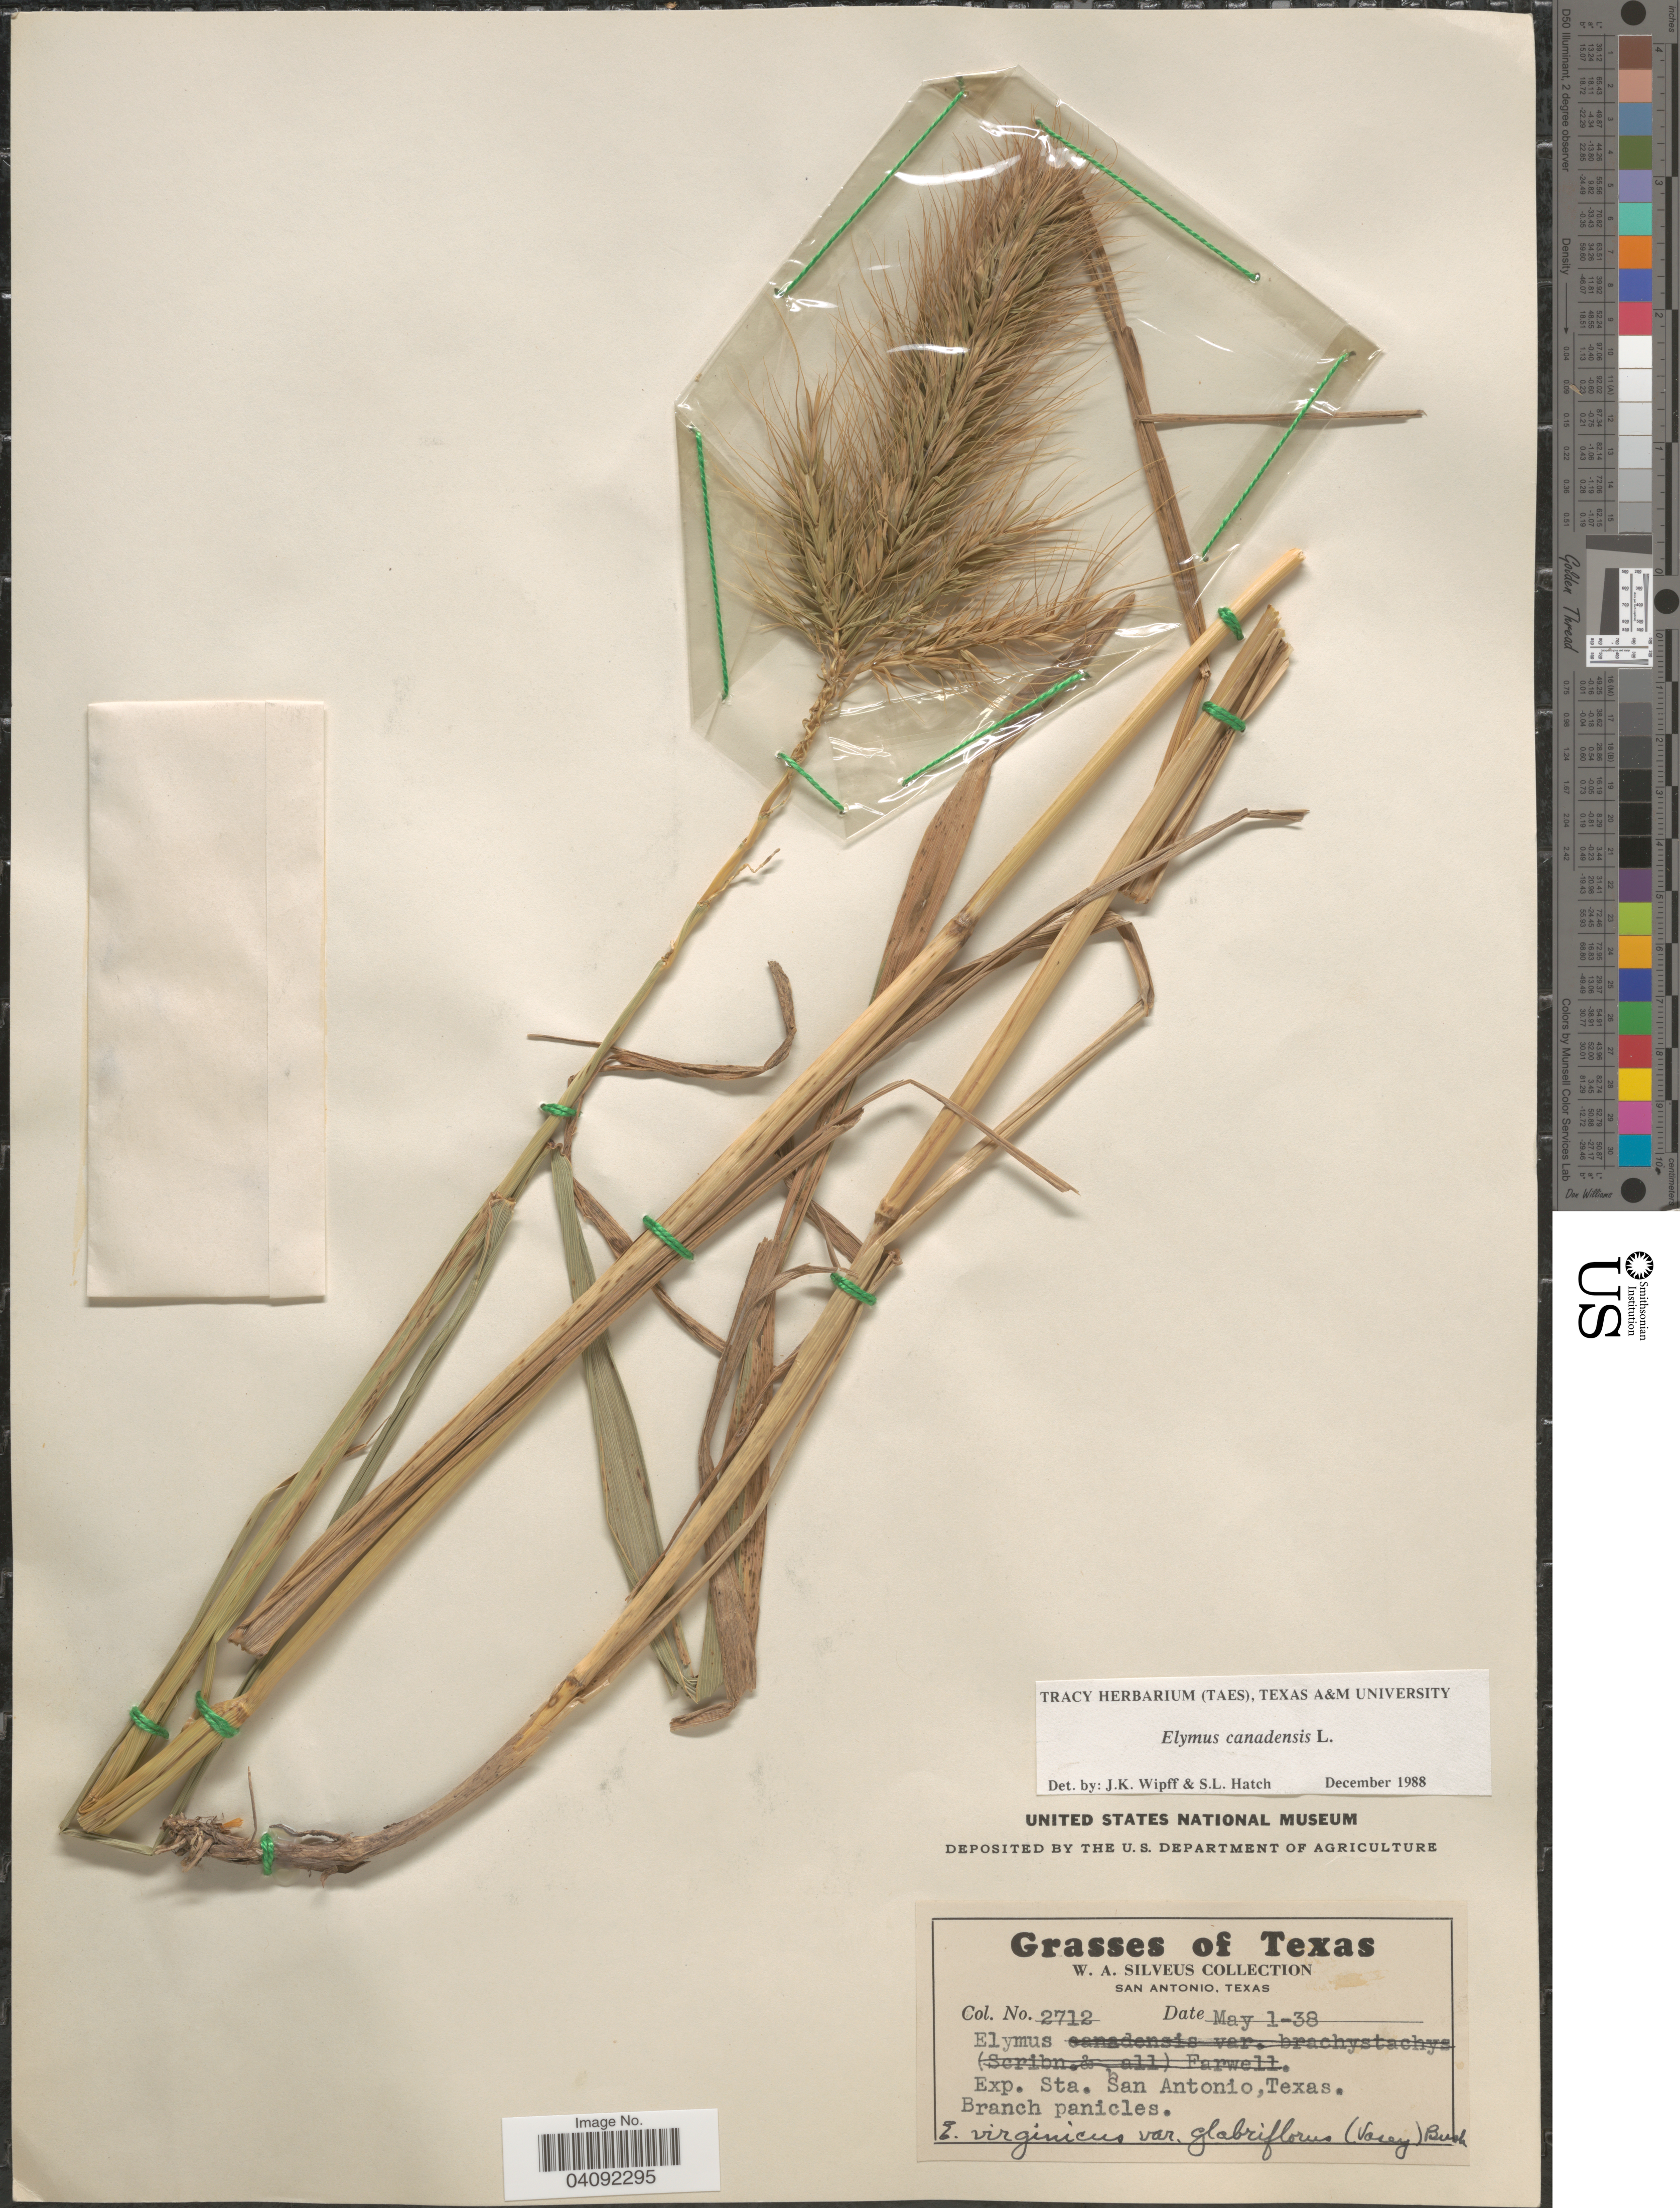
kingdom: Plantae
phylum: Tracheophyta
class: Liliopsida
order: Poales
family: Poaceae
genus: Elymus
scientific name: Elymus elymoides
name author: (Raf.) Swezey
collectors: W. Silveus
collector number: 2712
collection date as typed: Transcribed d/m/y: 1/5/38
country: United States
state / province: Texas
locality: Exp. Sta. San Antonio. Branch panicles.